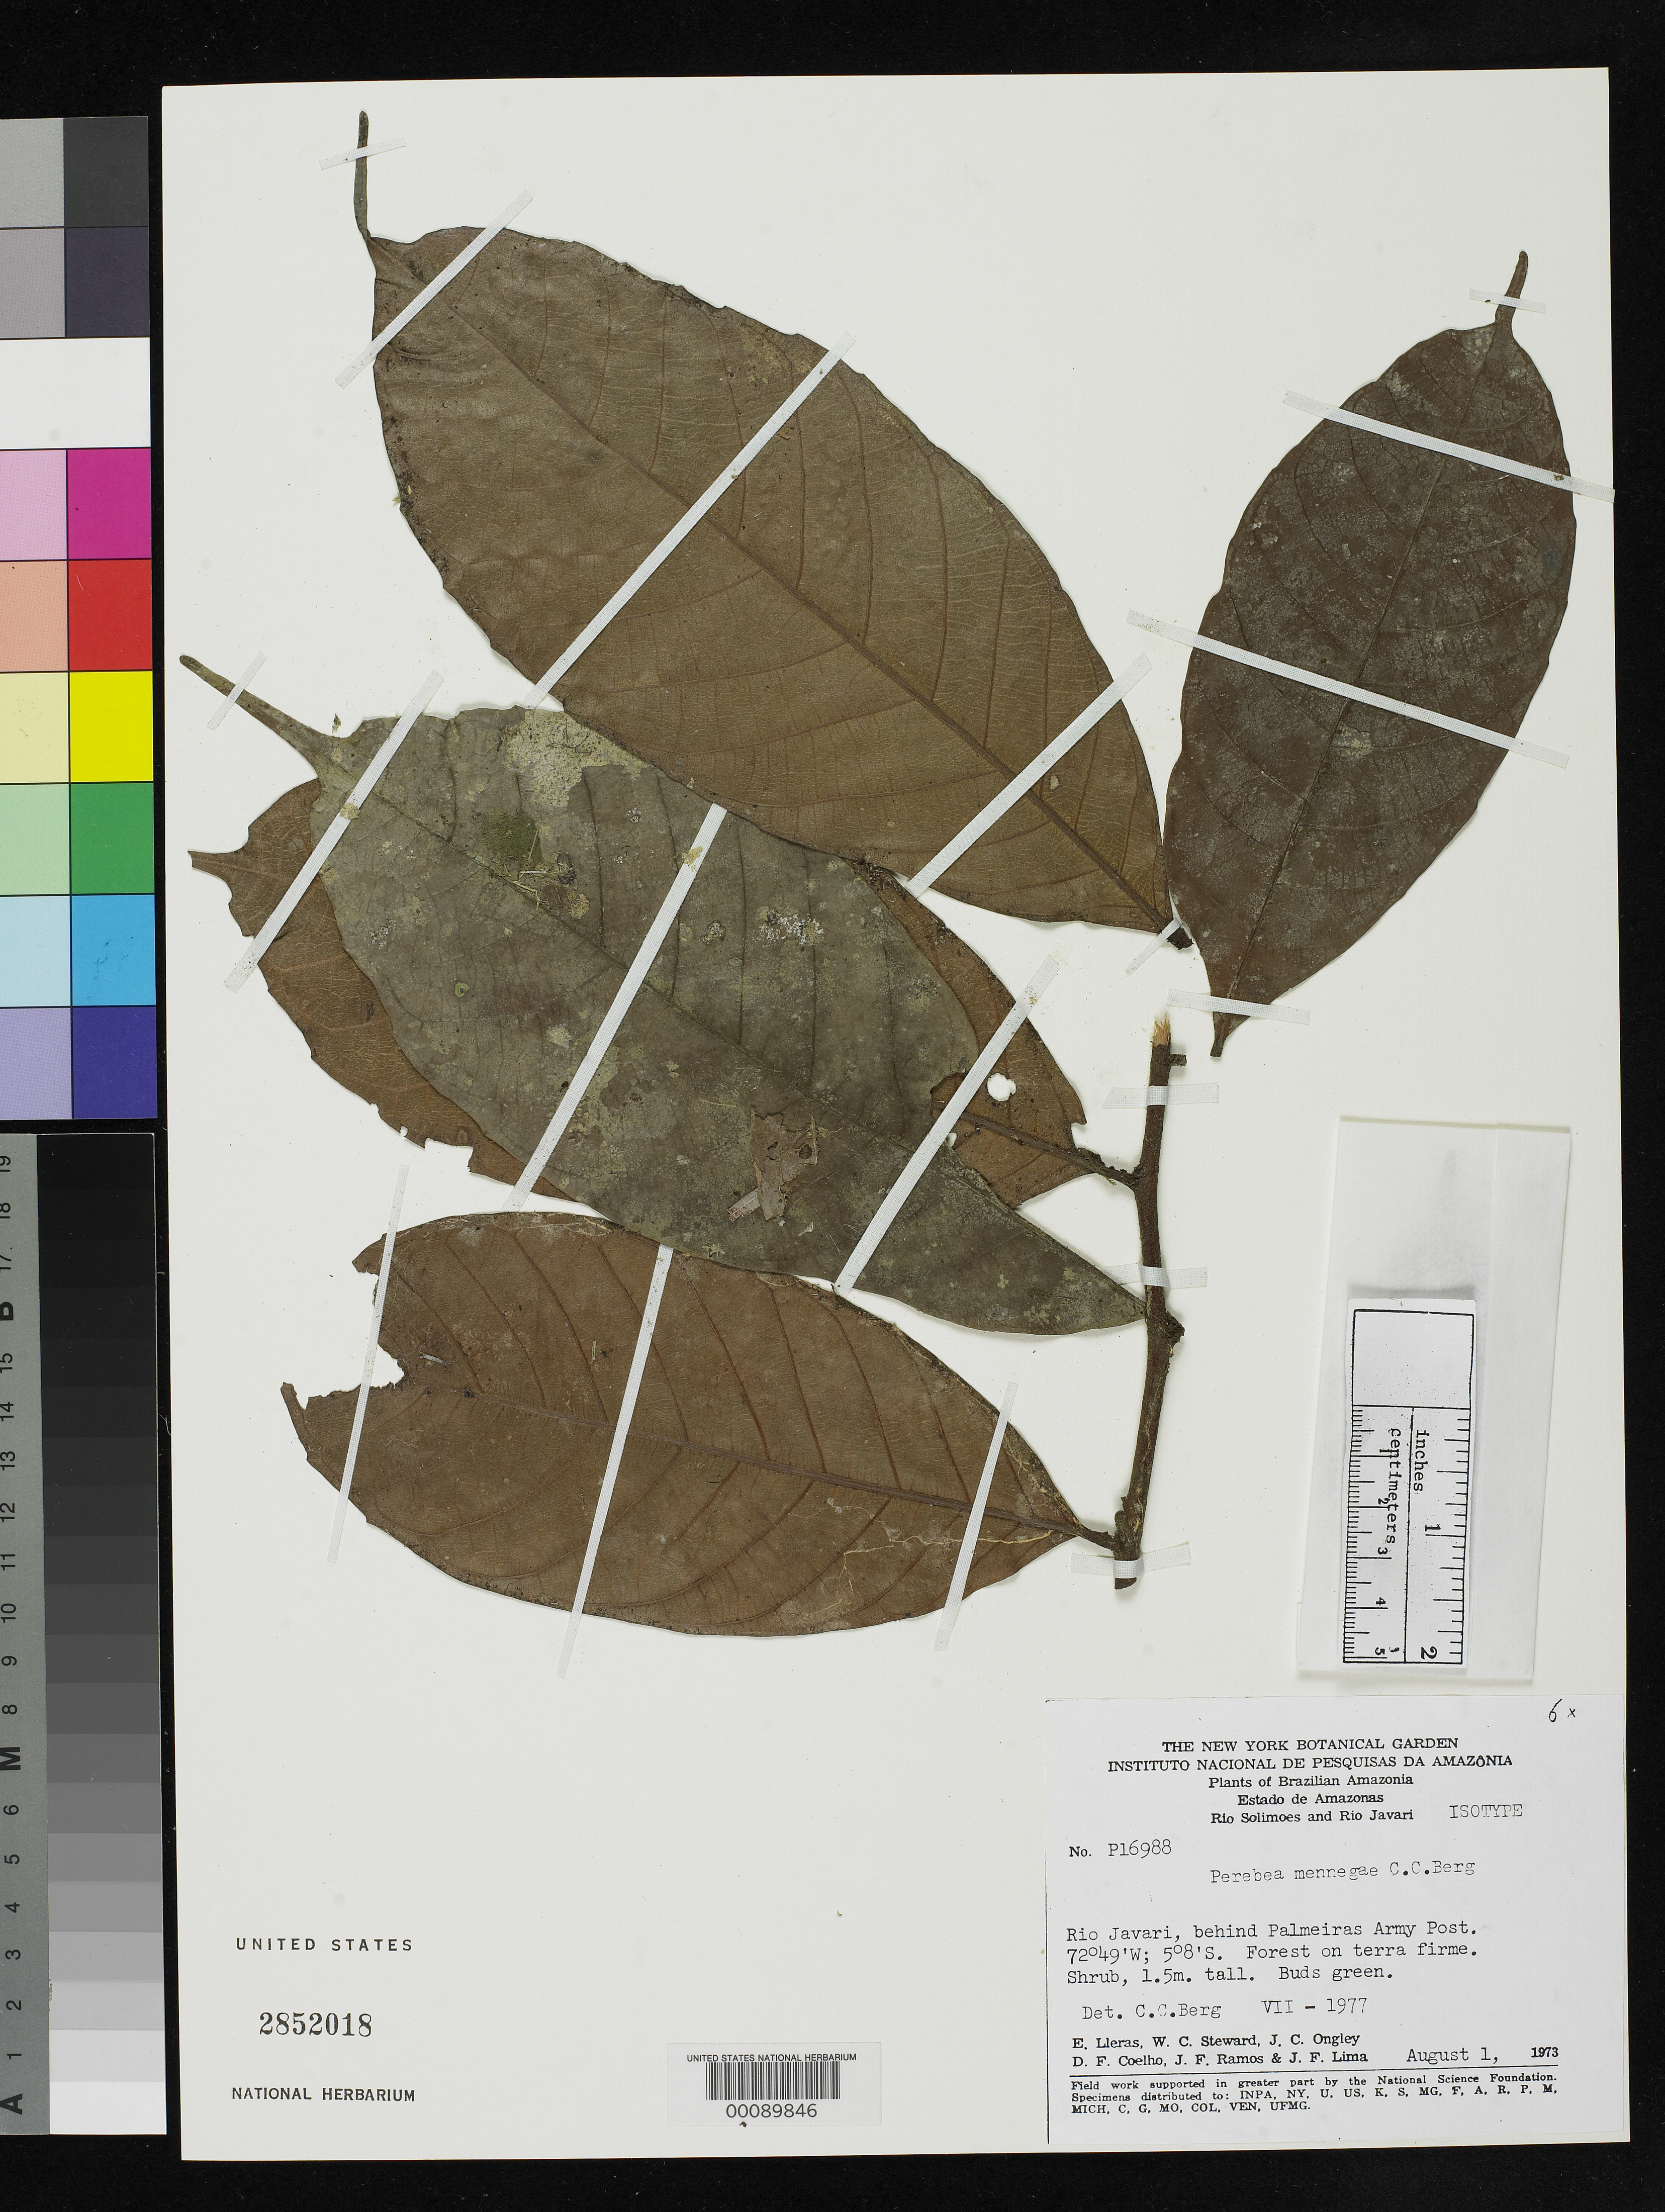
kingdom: Plantae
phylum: Tracheophyta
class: Magnoliopsida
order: Rosales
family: Moraceae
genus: Perebea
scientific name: Perebea mennegae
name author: C.C. Berg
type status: Isotype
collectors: E. Lleras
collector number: P 16988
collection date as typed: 01 Aug 1973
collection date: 1973-08-01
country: Brazil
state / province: Amazonas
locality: Rio Javari, behind Palmeiras Army Post.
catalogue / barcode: US 2852018